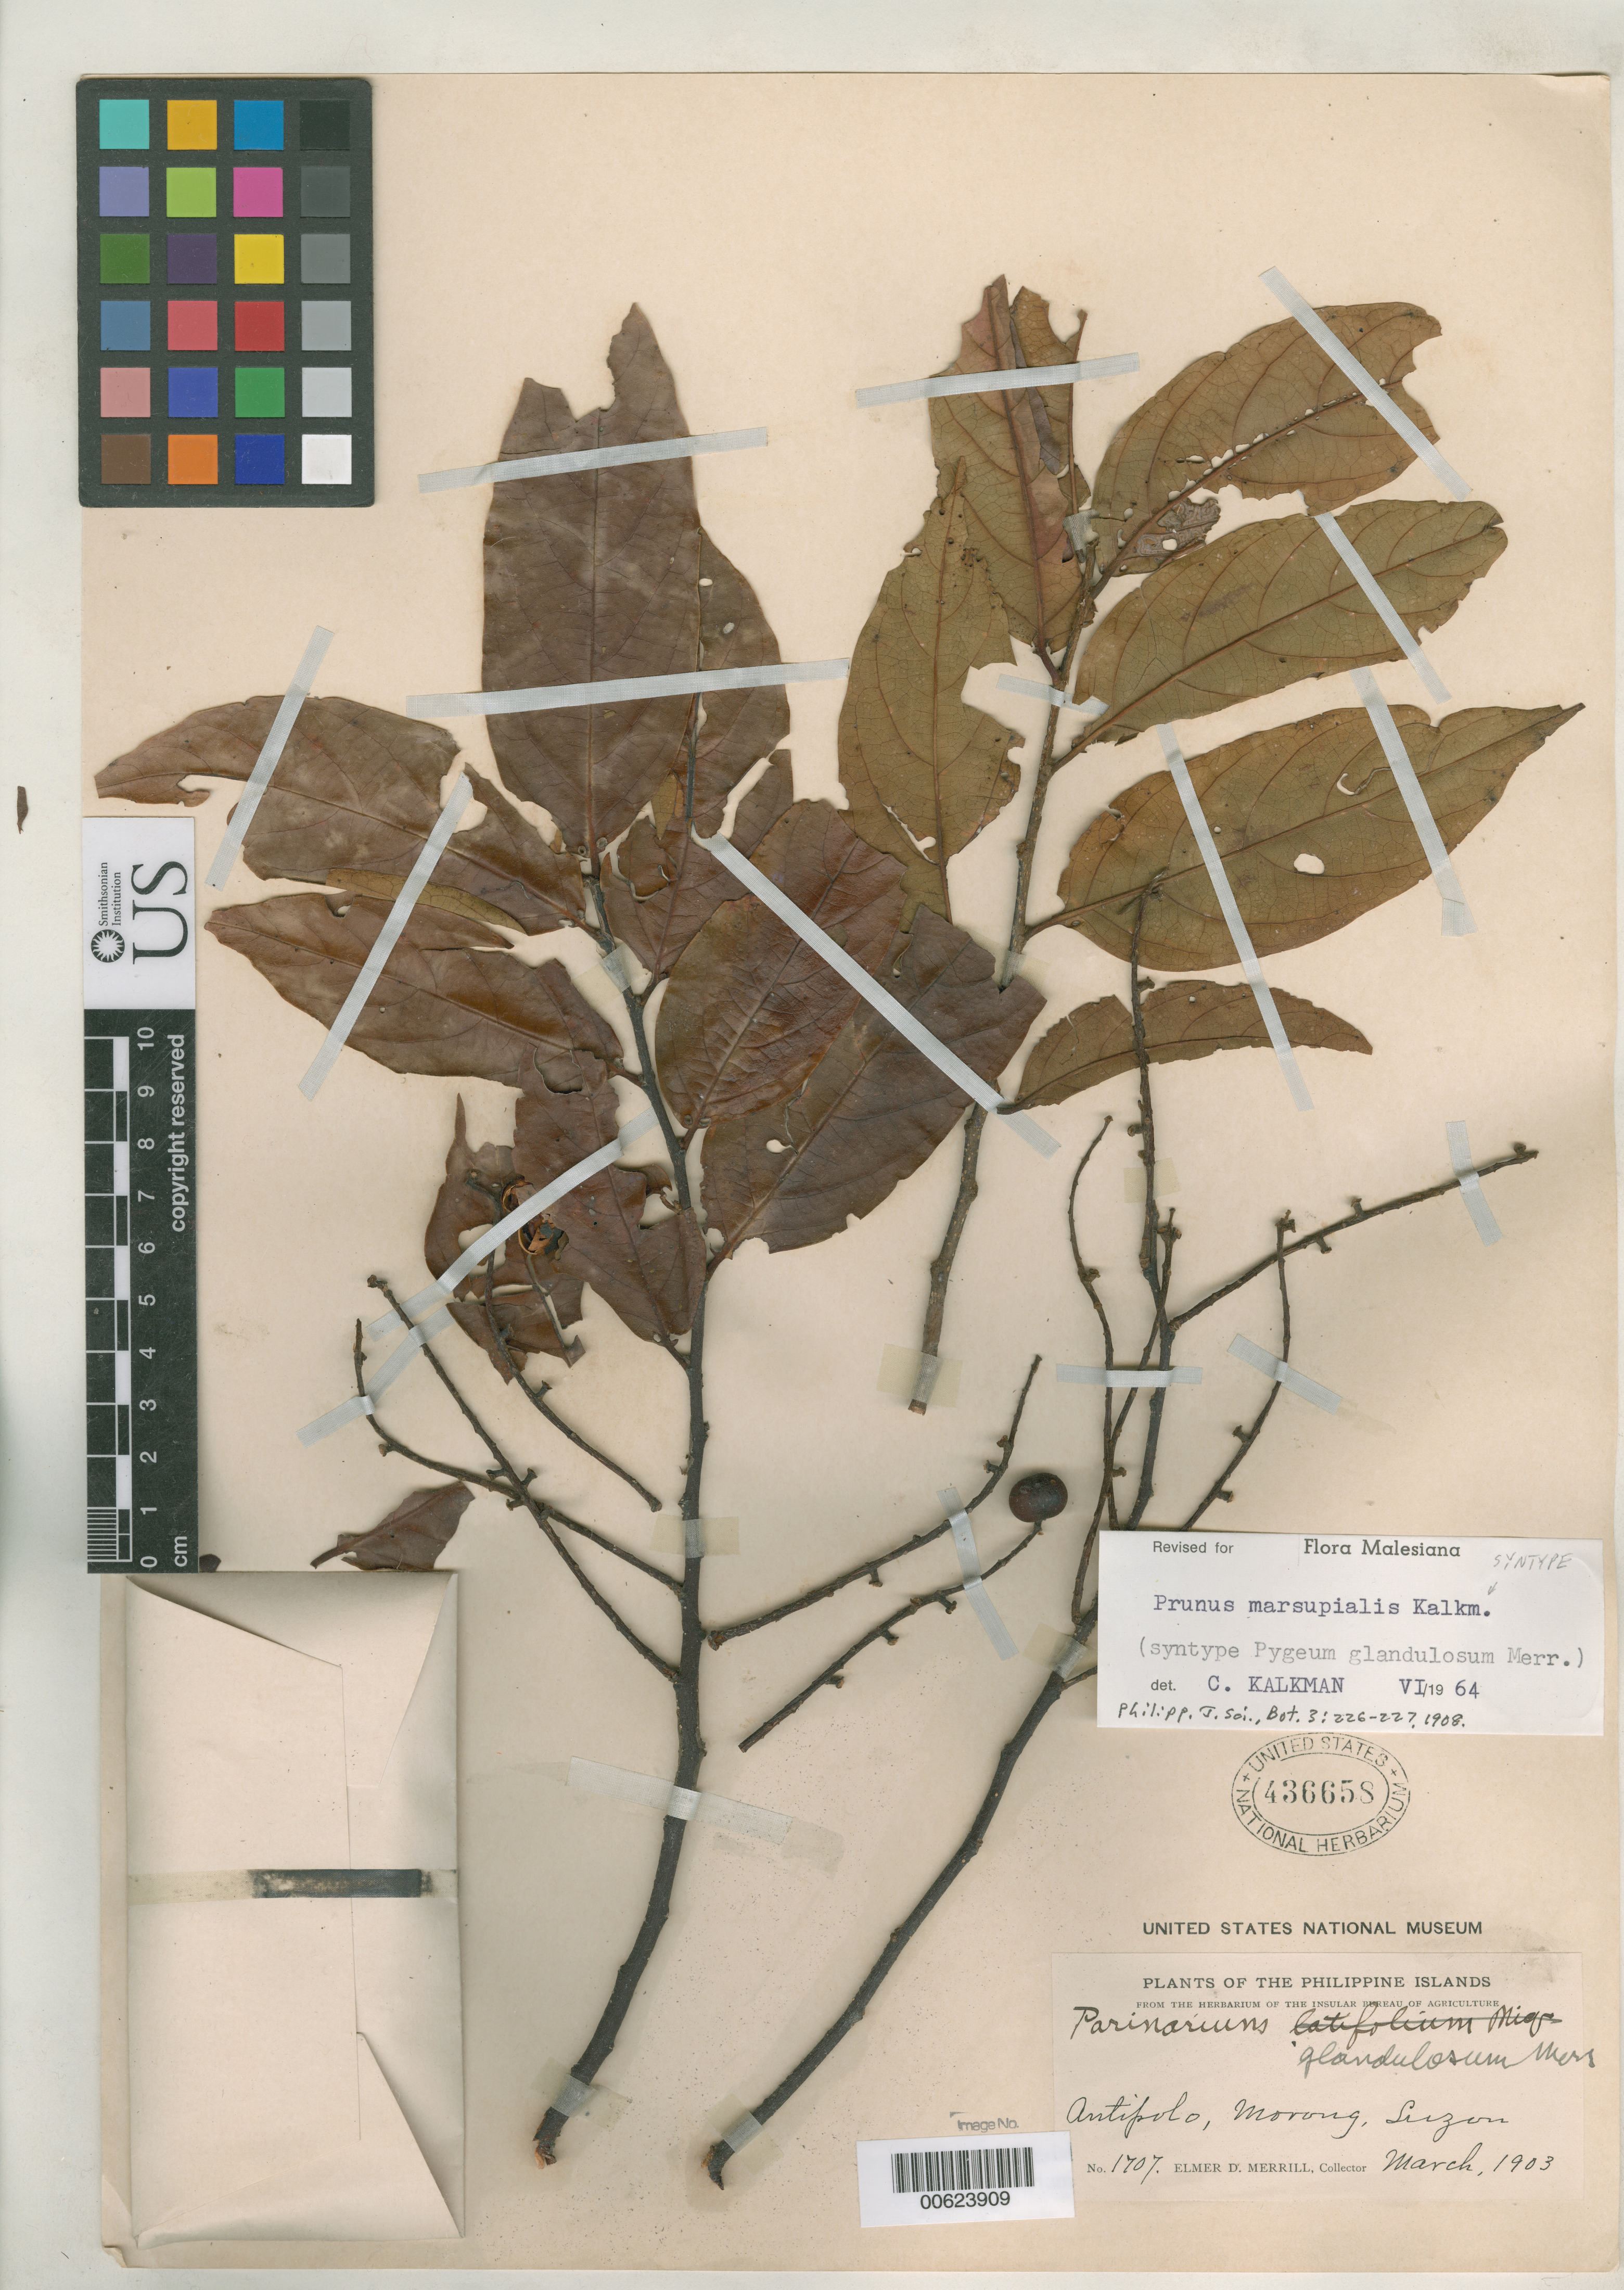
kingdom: Plantae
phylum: Tracheophyta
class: Magnoliopsida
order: Rosales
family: Rosaceae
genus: Pygeum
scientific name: Pygeum glandulosum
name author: Merr.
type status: Syntype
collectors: E. D. Merrill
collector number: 1707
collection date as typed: Mar 1903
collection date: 1903-03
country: Philippines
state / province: Calabarzon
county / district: Rizal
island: Luzon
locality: Antipolo, Morong.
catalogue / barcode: US 436658